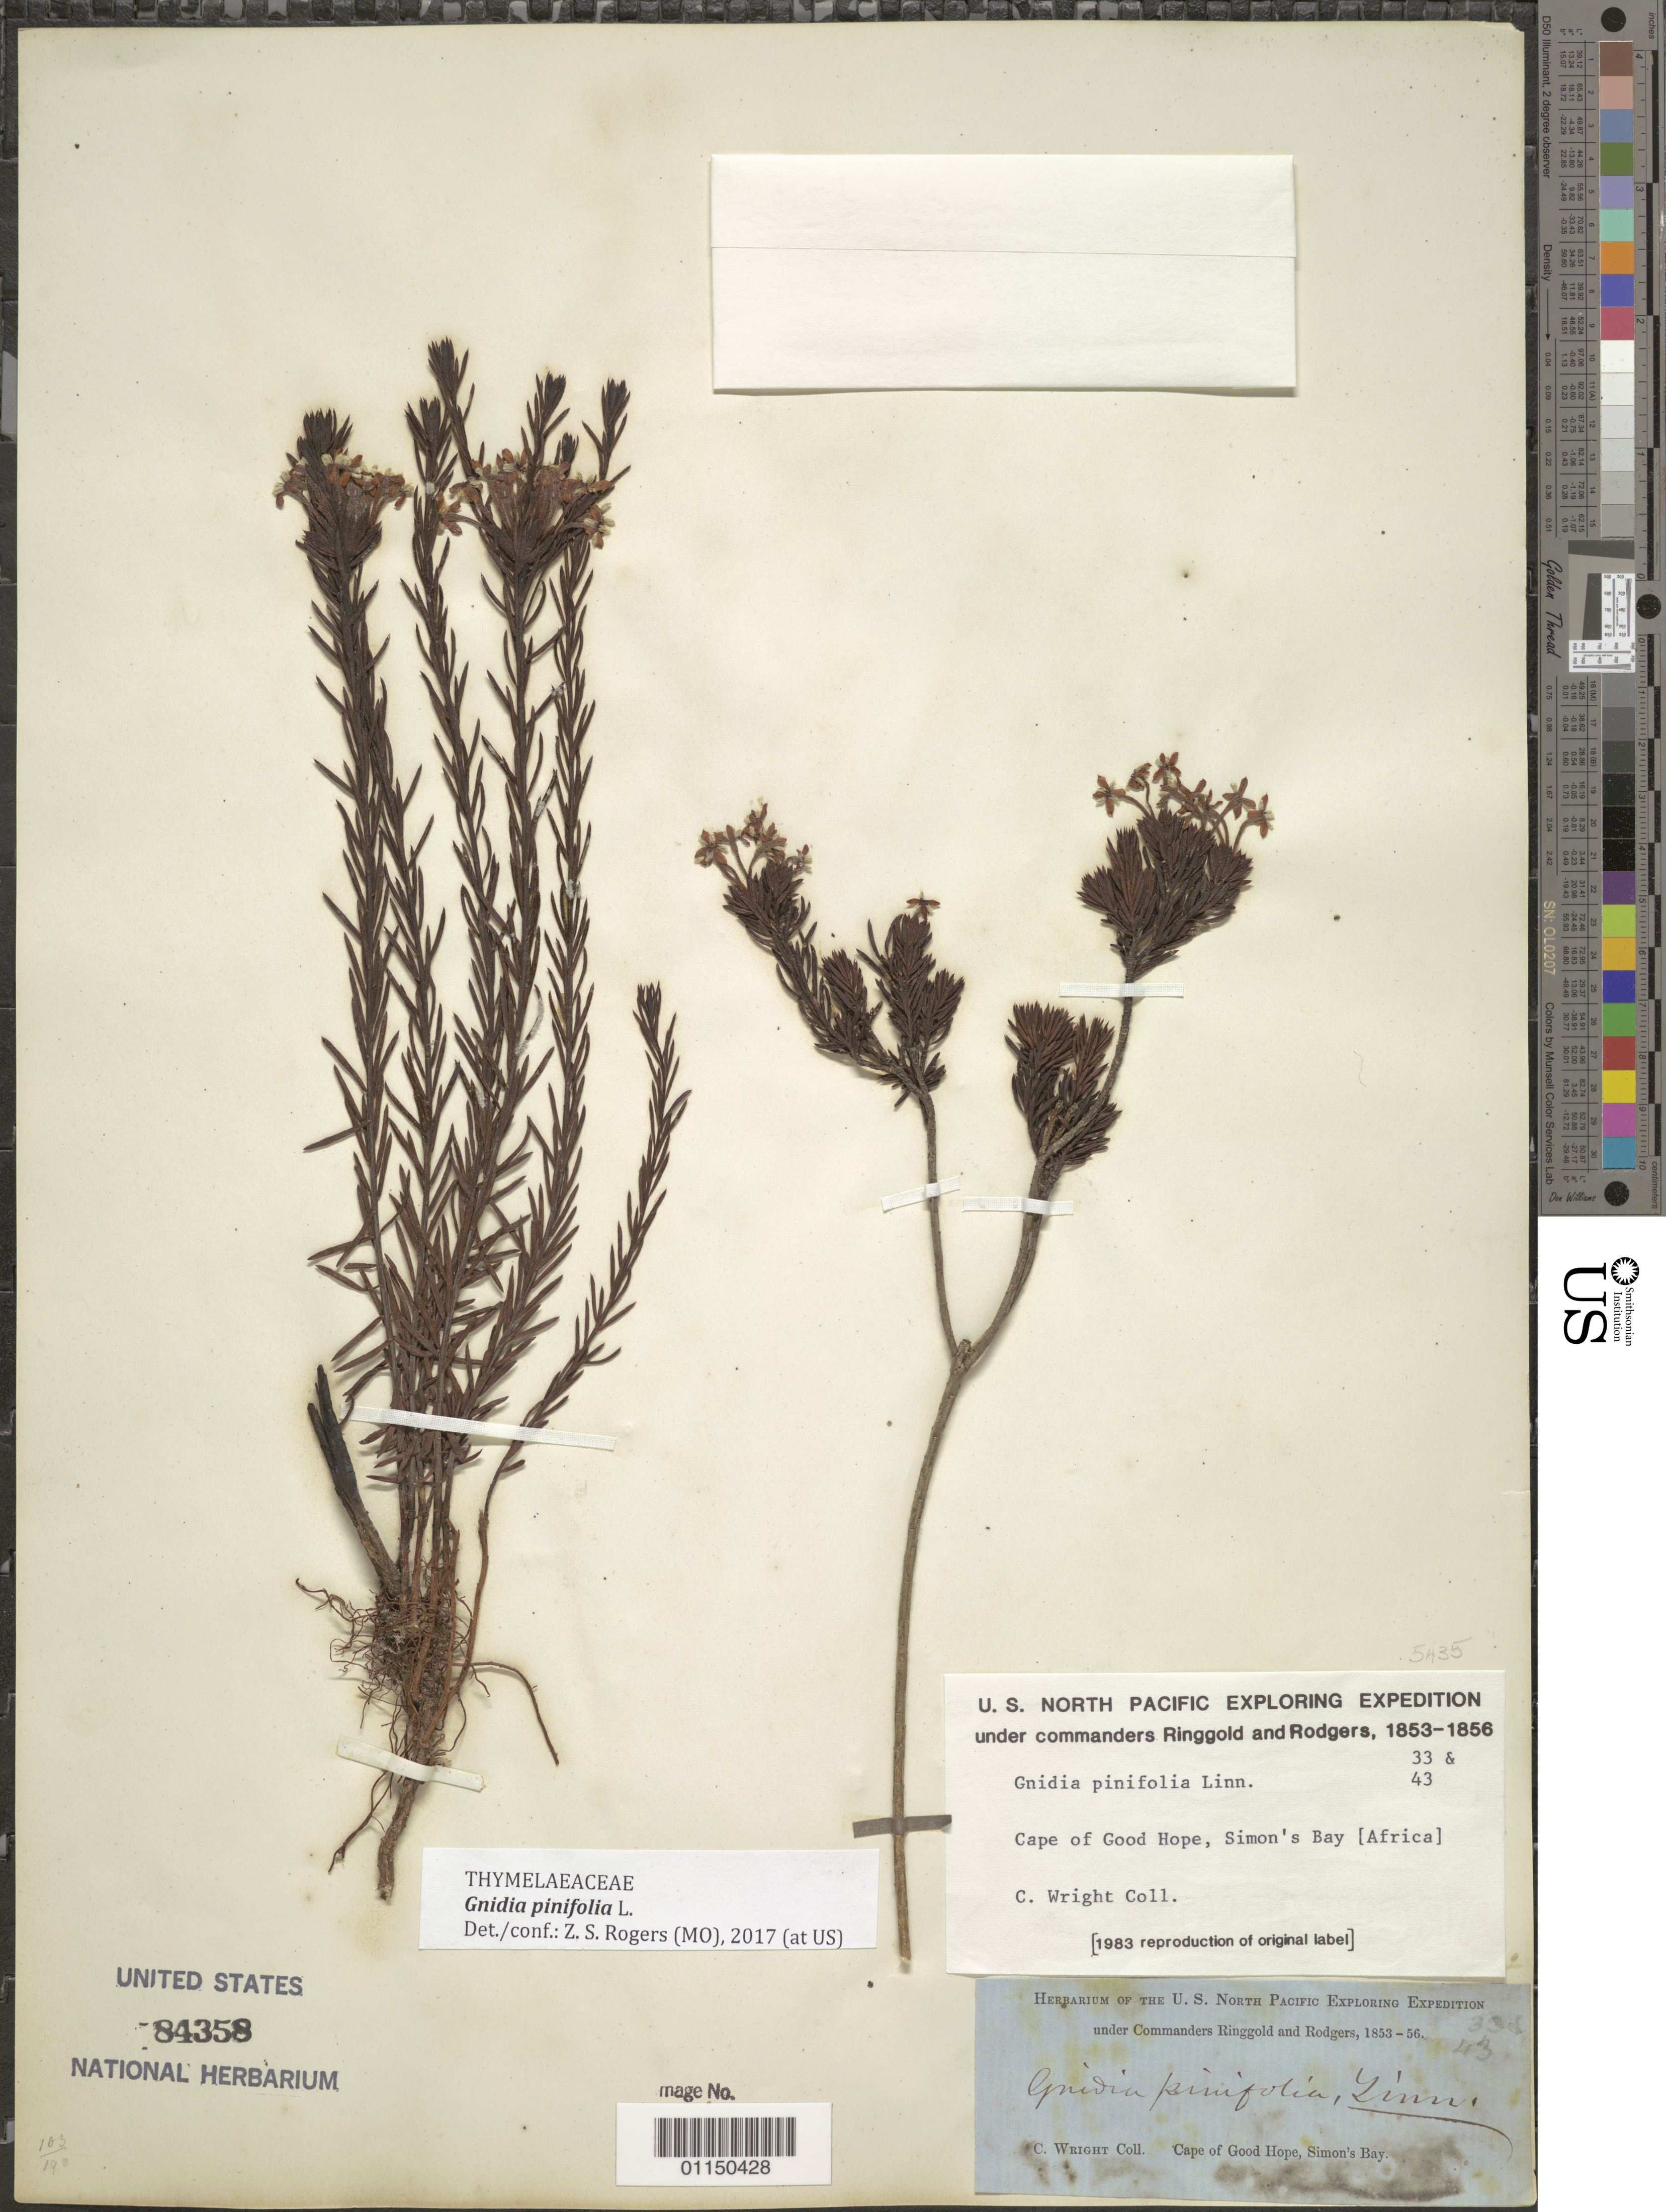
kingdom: Plantae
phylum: Tracheophyta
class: Magnoliopsida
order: Malvales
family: Thymelaeaceae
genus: Gnidia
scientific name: Gnidia pinifolia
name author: L.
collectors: C. Wright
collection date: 1853/1856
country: South Africa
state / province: Western Cape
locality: Cape of Good Hope, Simon's Bay.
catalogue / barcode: US 84358